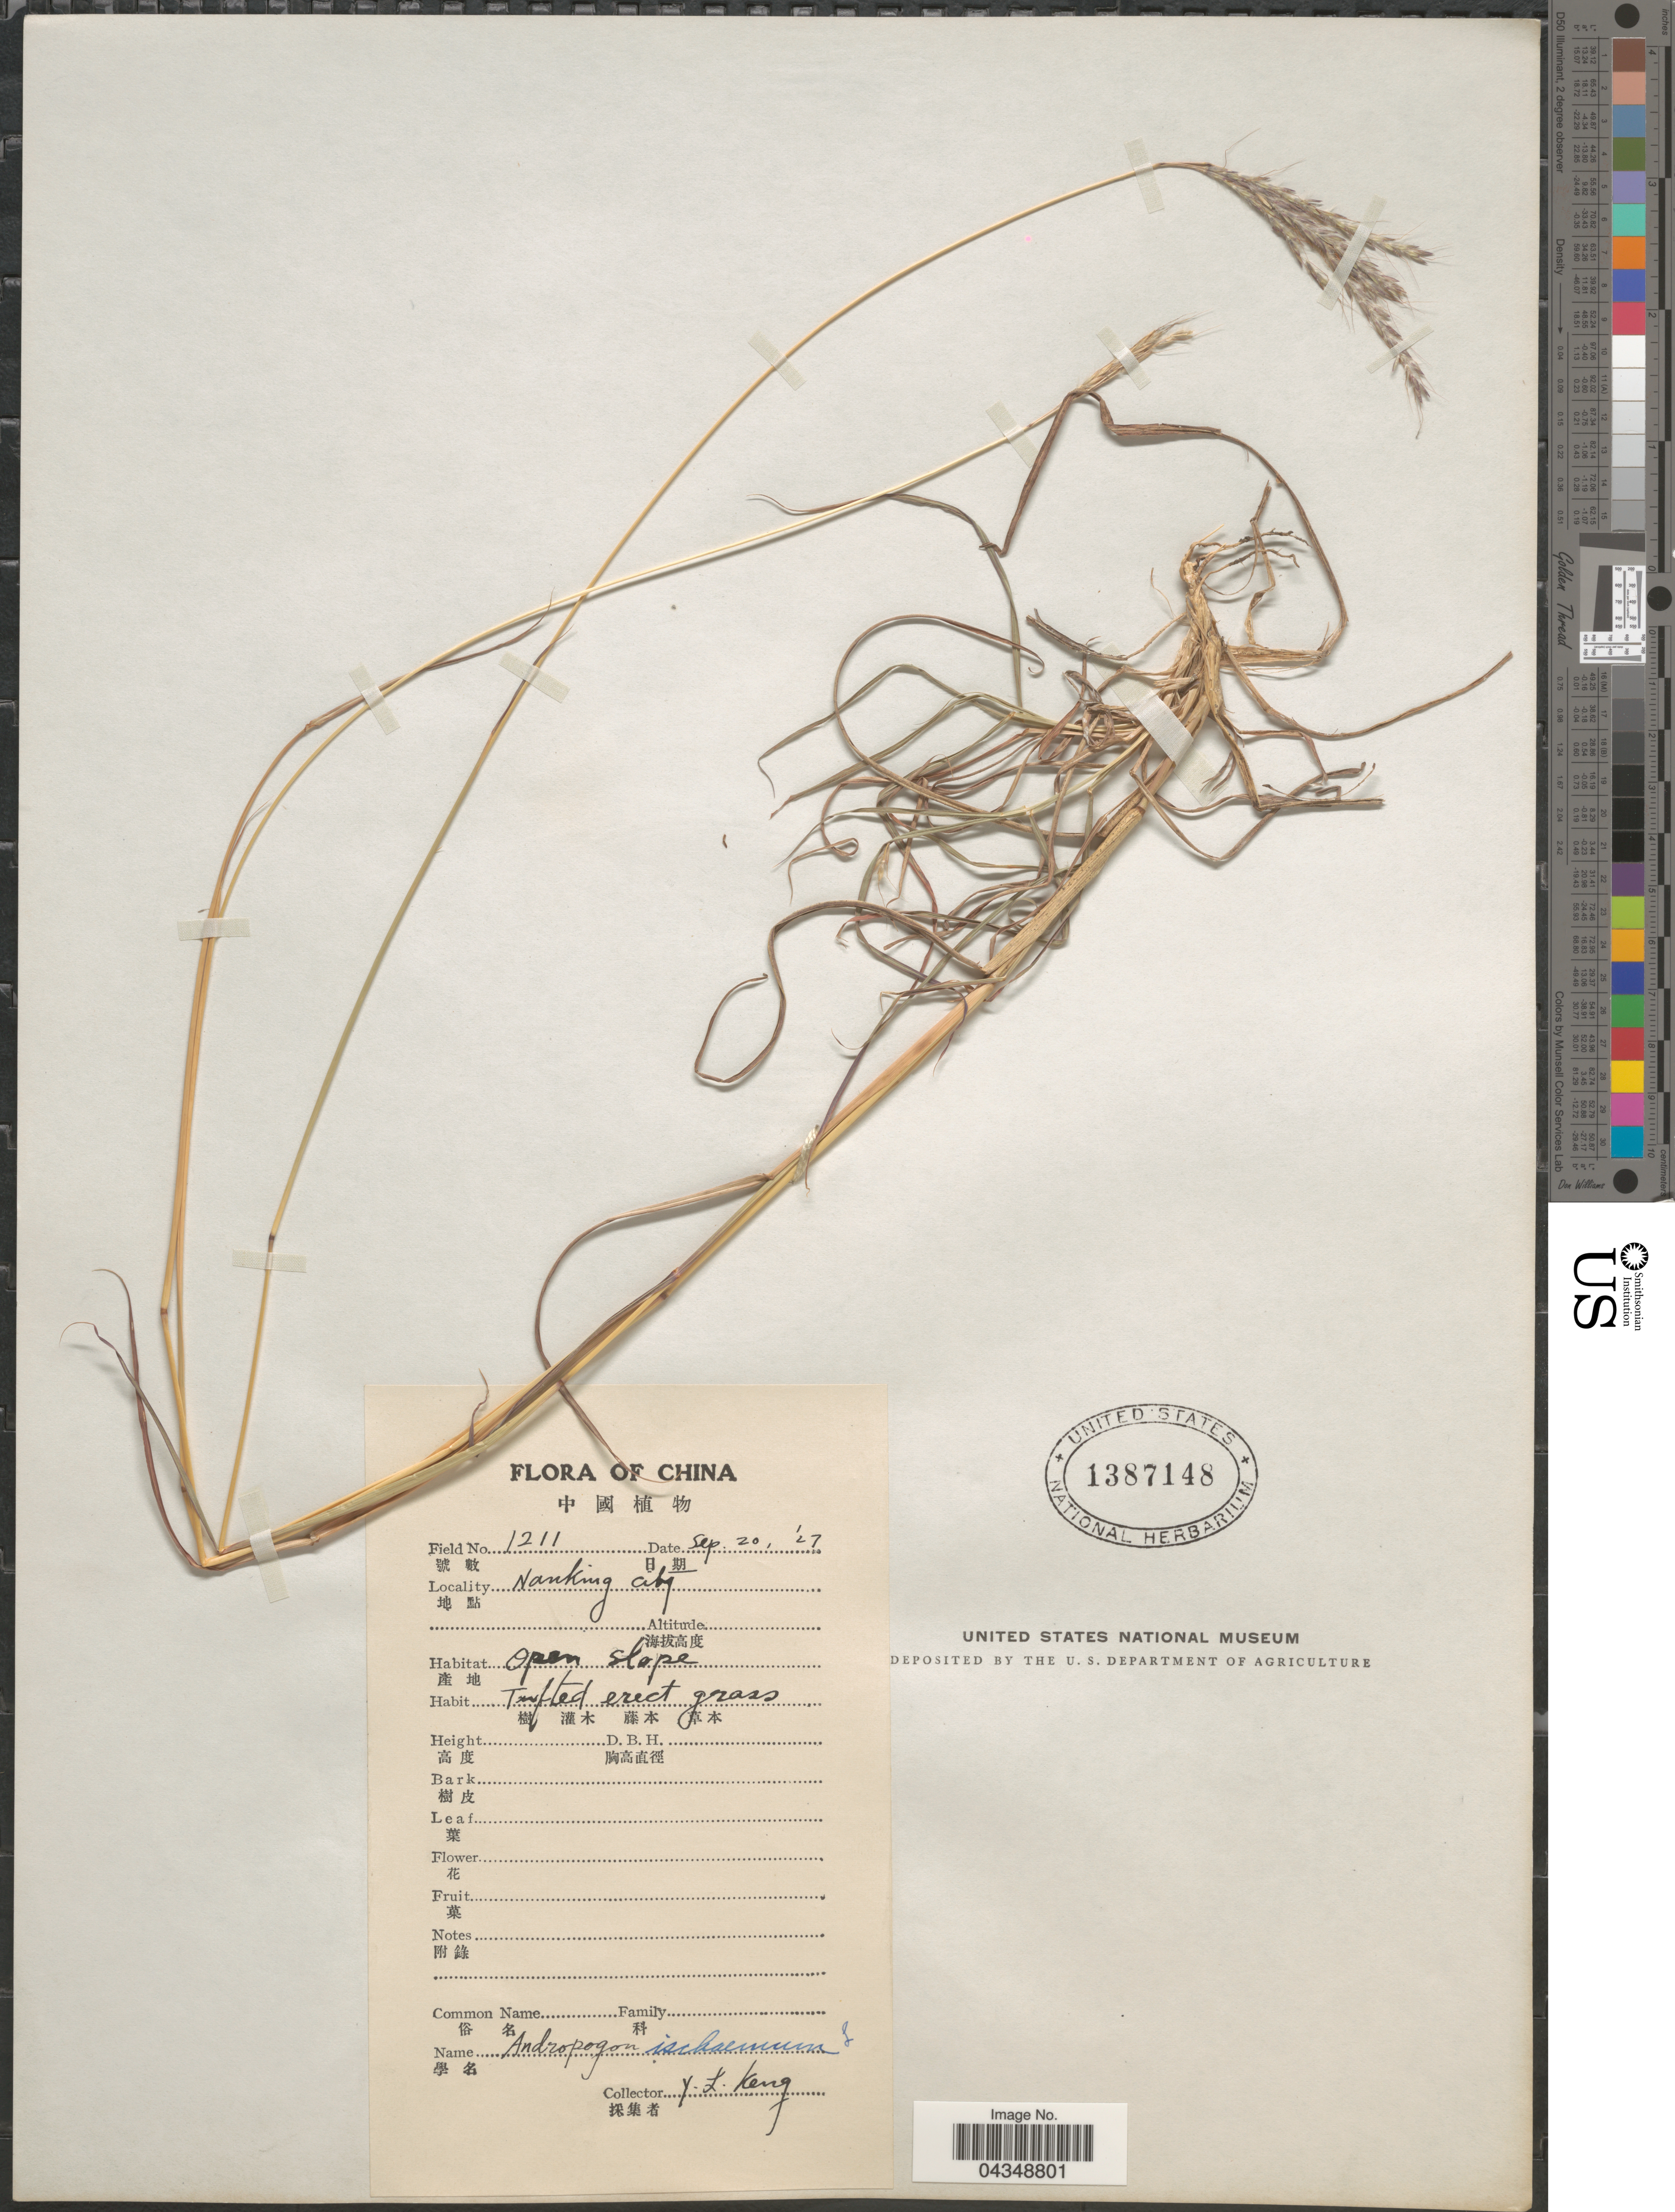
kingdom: Plantae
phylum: Tracheophyta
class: Liliopsida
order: Poales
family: Poaceae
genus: Bothriochloa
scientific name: Bothriochloa ischaemum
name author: (L.) Keng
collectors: Y. L. Keng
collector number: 1211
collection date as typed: Transcribed d/m/y: 20/9/27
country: China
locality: Nanking City.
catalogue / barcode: US 1387148